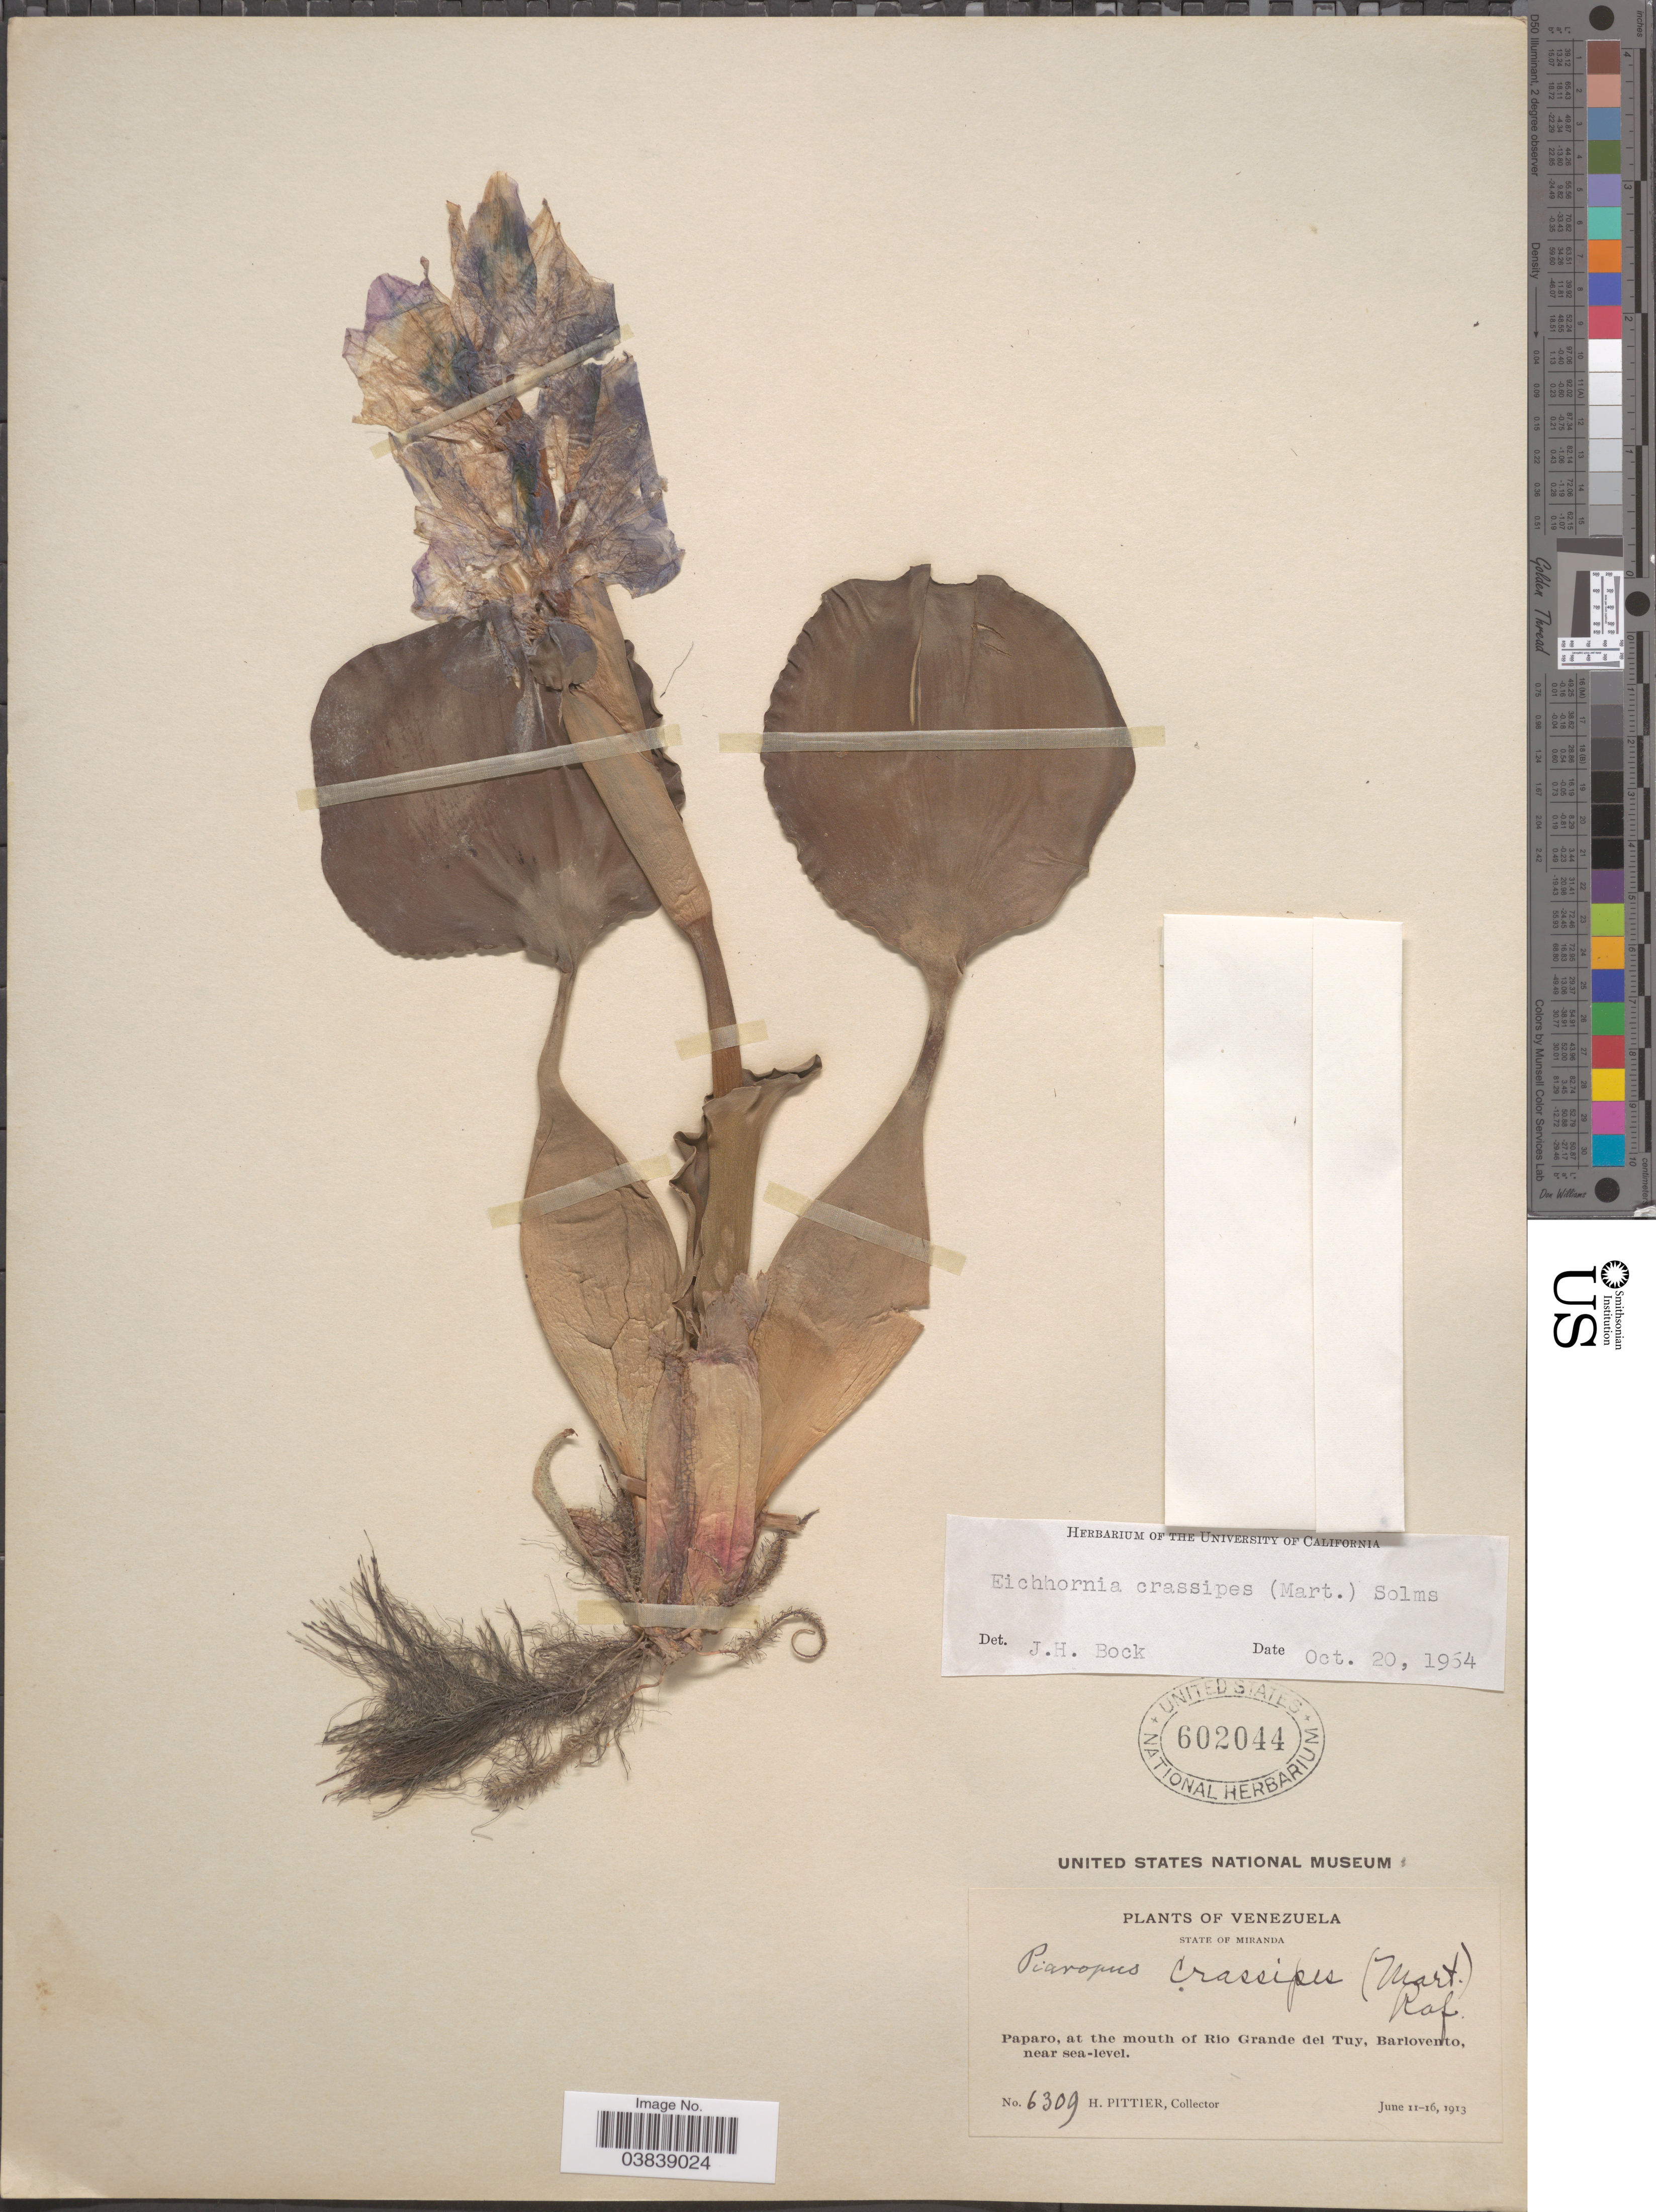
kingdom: Plantae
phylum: Tracheophyta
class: Liliopsida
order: Commelinales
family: Pontederiaceae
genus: Eichhornia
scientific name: Eichhornia crassipes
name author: (Mart.) Solms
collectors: H. F. Pittier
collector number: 6309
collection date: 1913-06-11/1913-06-16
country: Venezuela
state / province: Miranda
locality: Paparo, at the mouth of Rio Grande del Tuy, Barlovento.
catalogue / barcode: US 602044